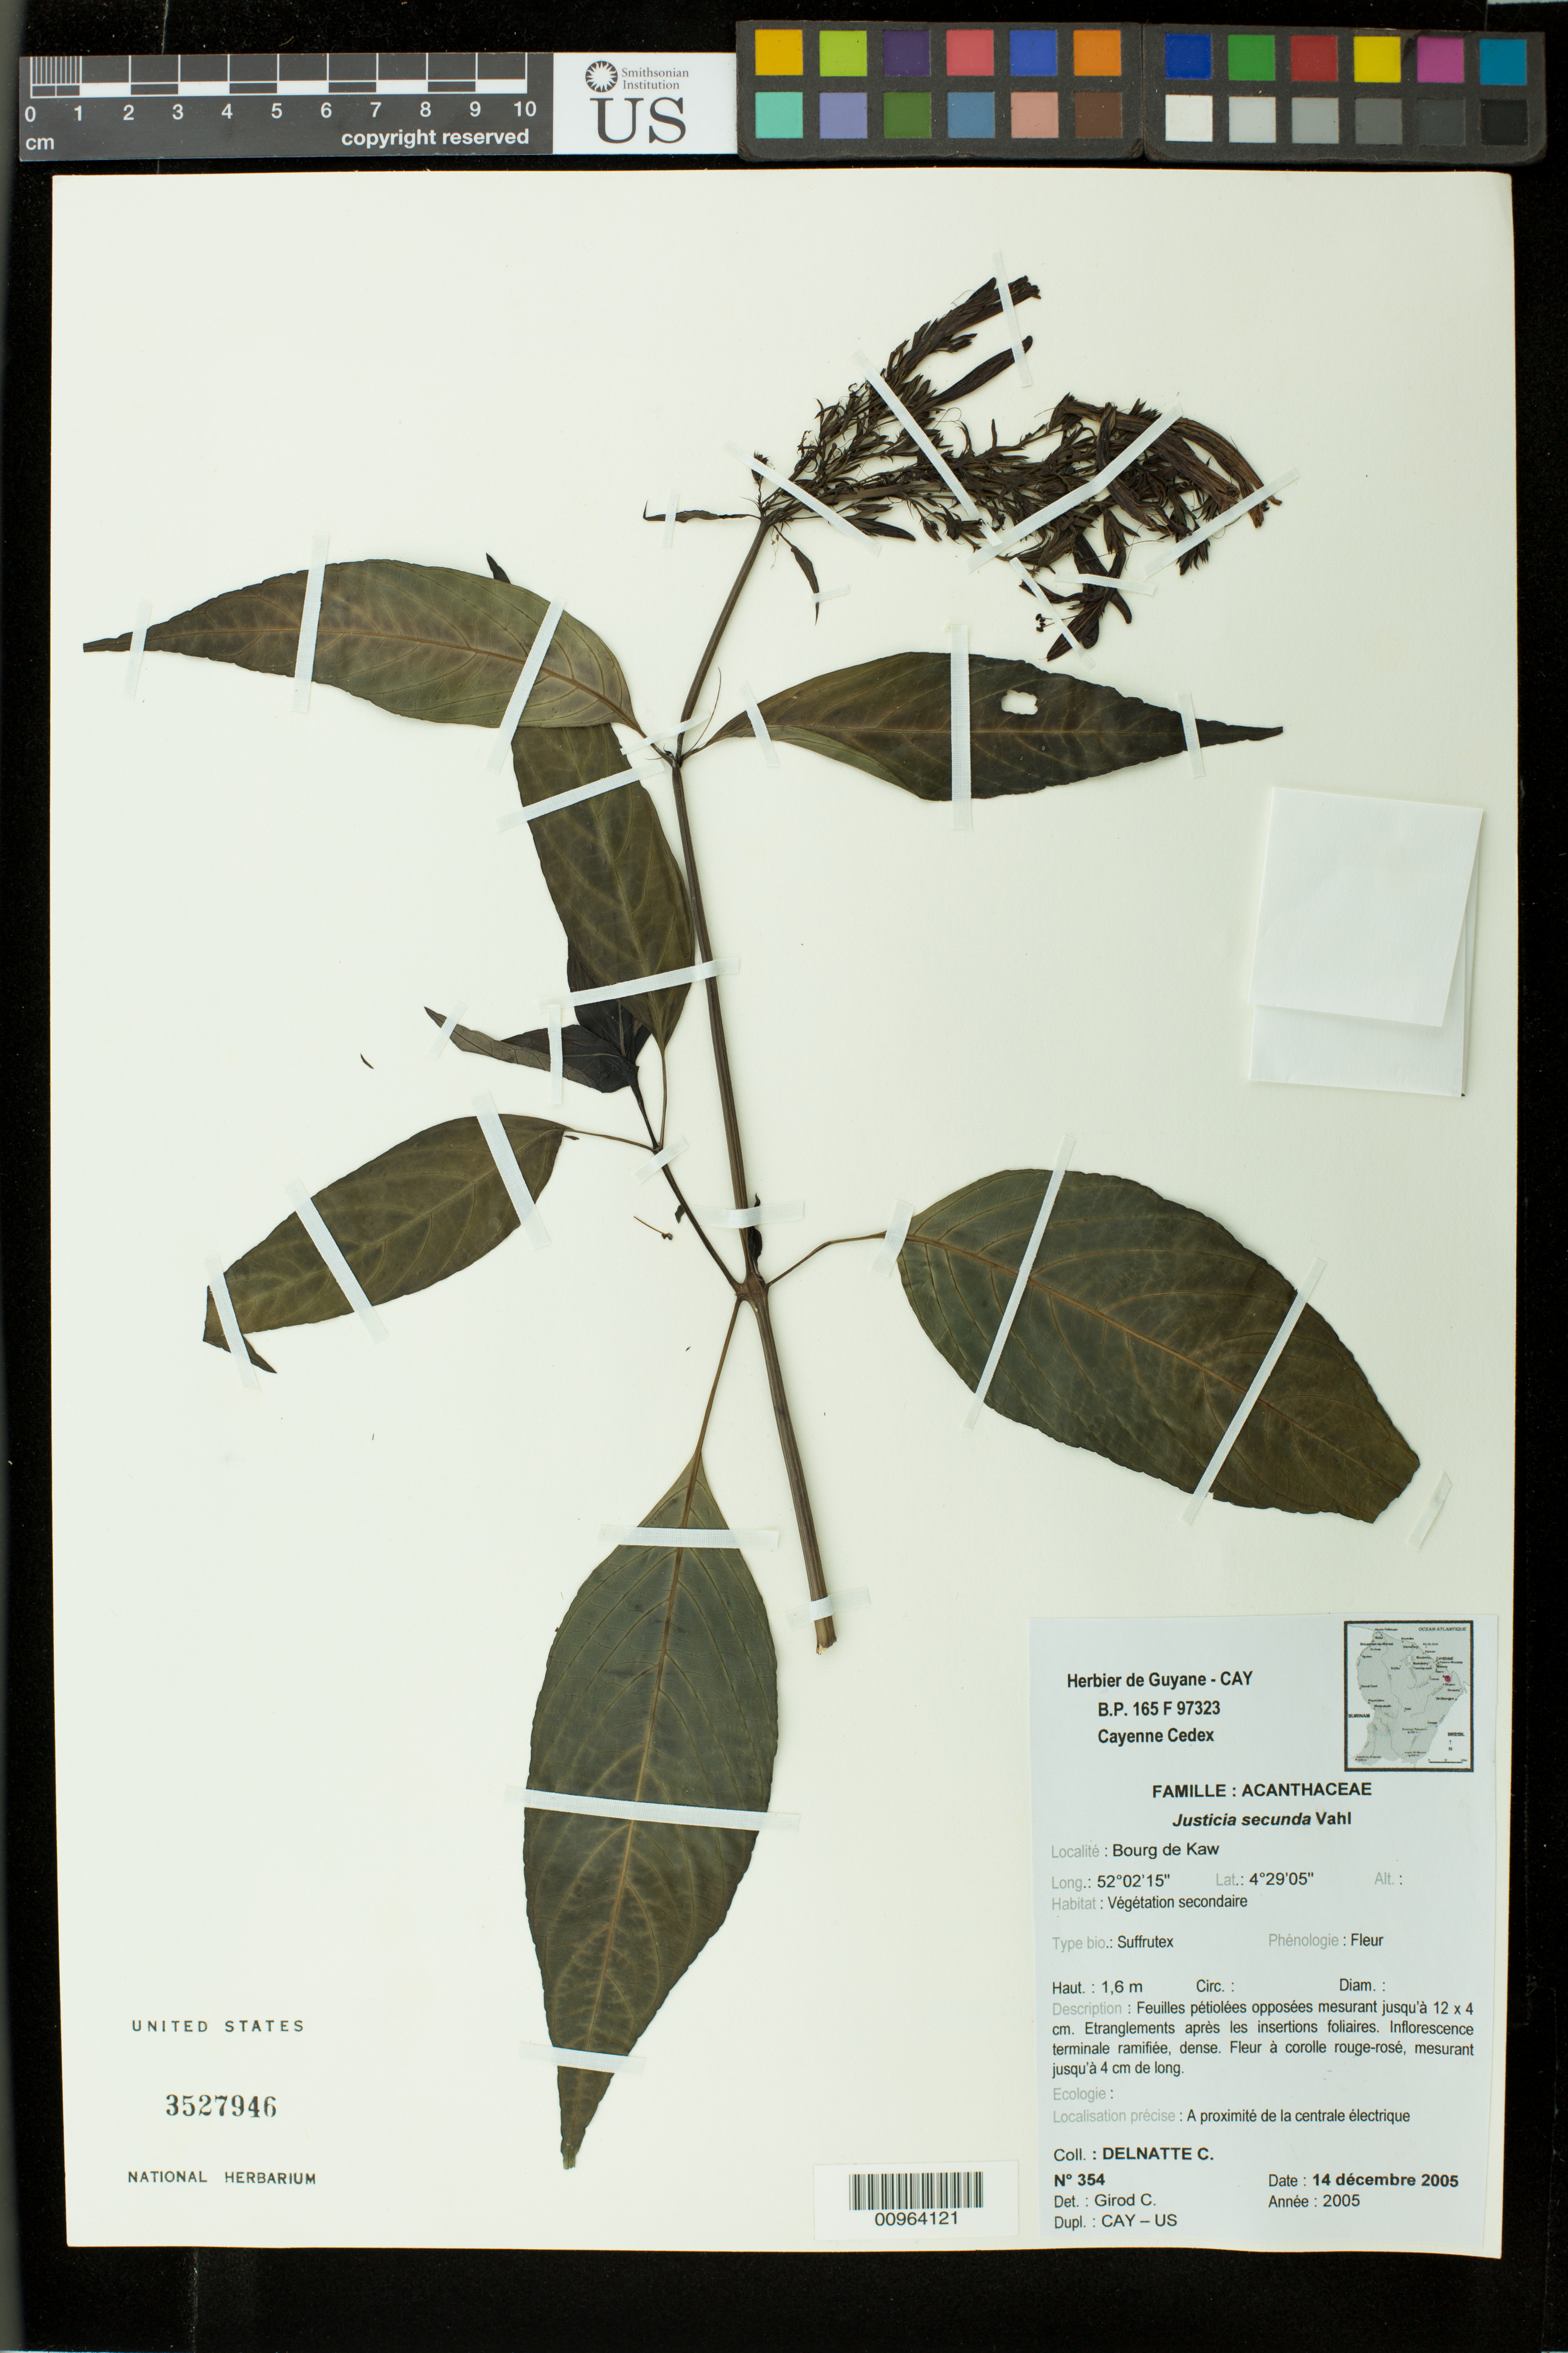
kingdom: Plantae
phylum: Tracheophyta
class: Magnoliopsida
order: Lamiales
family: Acanthaceae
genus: Justicia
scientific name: Justicia secunda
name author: Vahl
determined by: Girod, C.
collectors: C. Delnatte & C. Girod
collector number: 354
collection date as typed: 14-Dec-05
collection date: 2005-12-14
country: French Guiana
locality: Bourg de Kaw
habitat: Vegetation secondaire. A proximite de la centrale electrique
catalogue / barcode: US 3527946